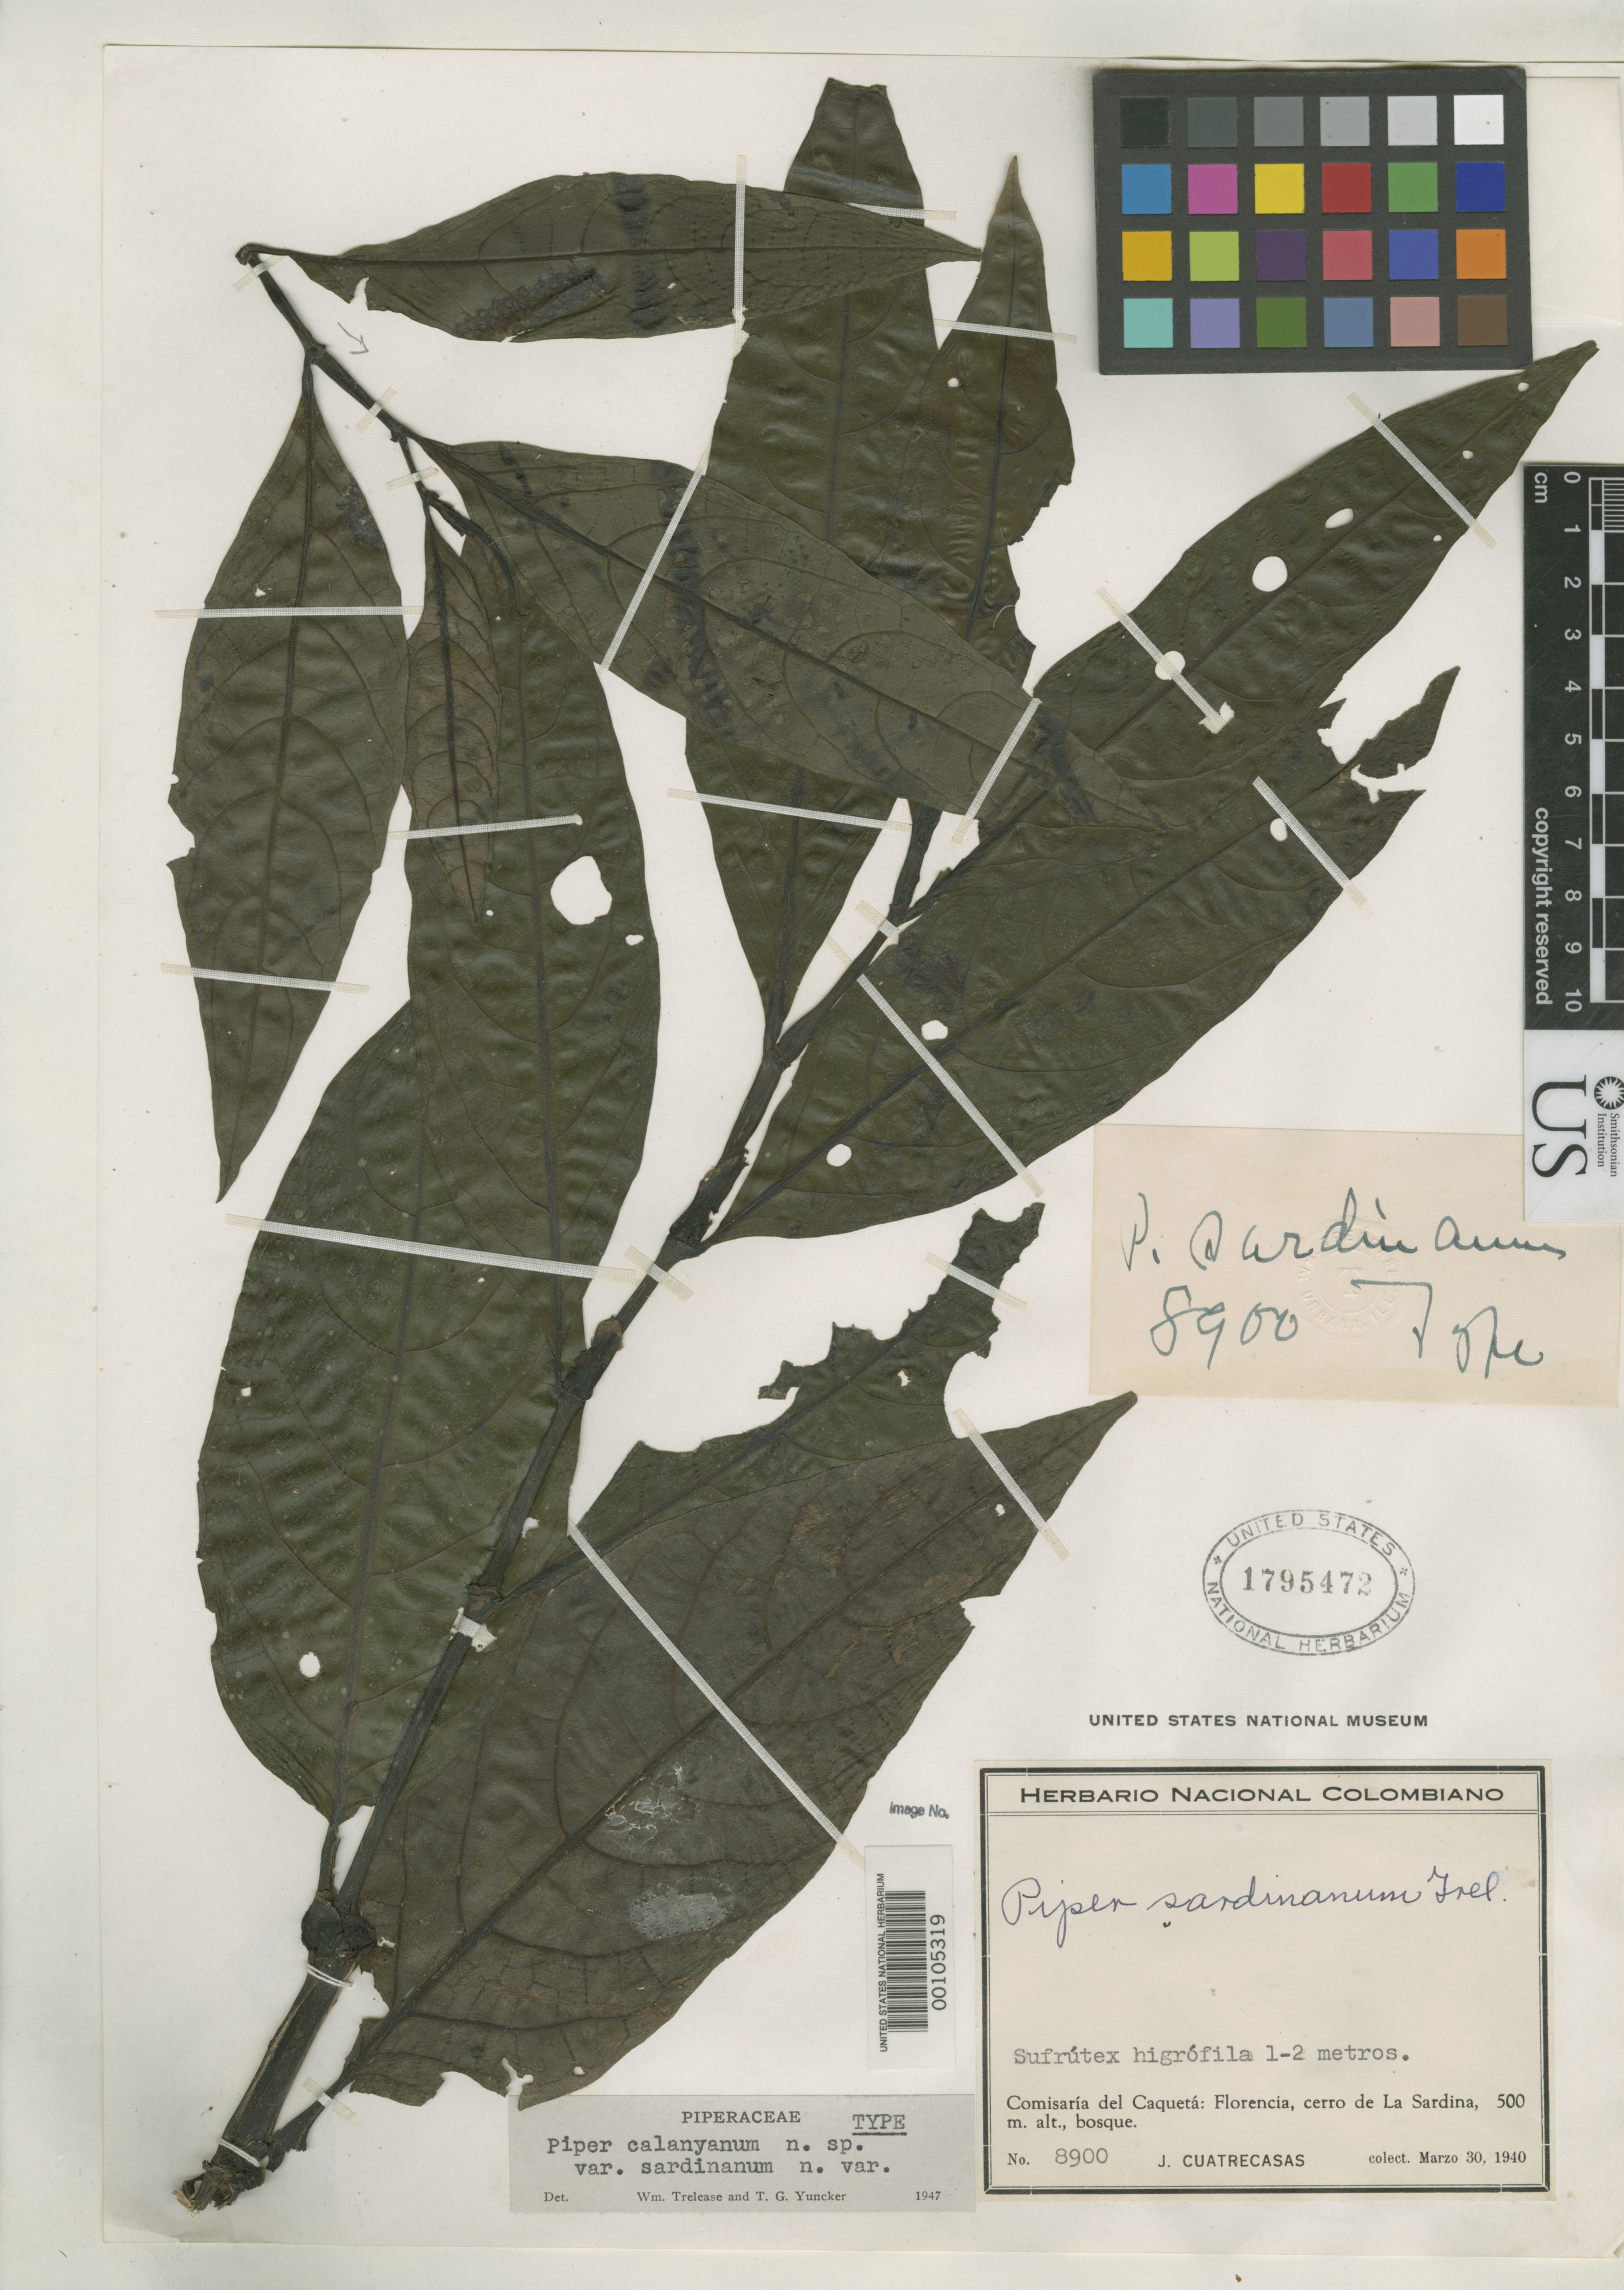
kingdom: Plantae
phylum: Tracheophyta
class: Magnoliopsida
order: Piperales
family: Piperaceae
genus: Piper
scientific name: Piper calanyanum var. sardinanum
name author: Trel. & Yunck.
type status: Holotype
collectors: J. Cuatrecasas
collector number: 8900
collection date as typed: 30 Mar 1940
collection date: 1940-03-30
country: Colombia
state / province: Caquetá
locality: Florencia, Cerro de La Sardina.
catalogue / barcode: US 1795472